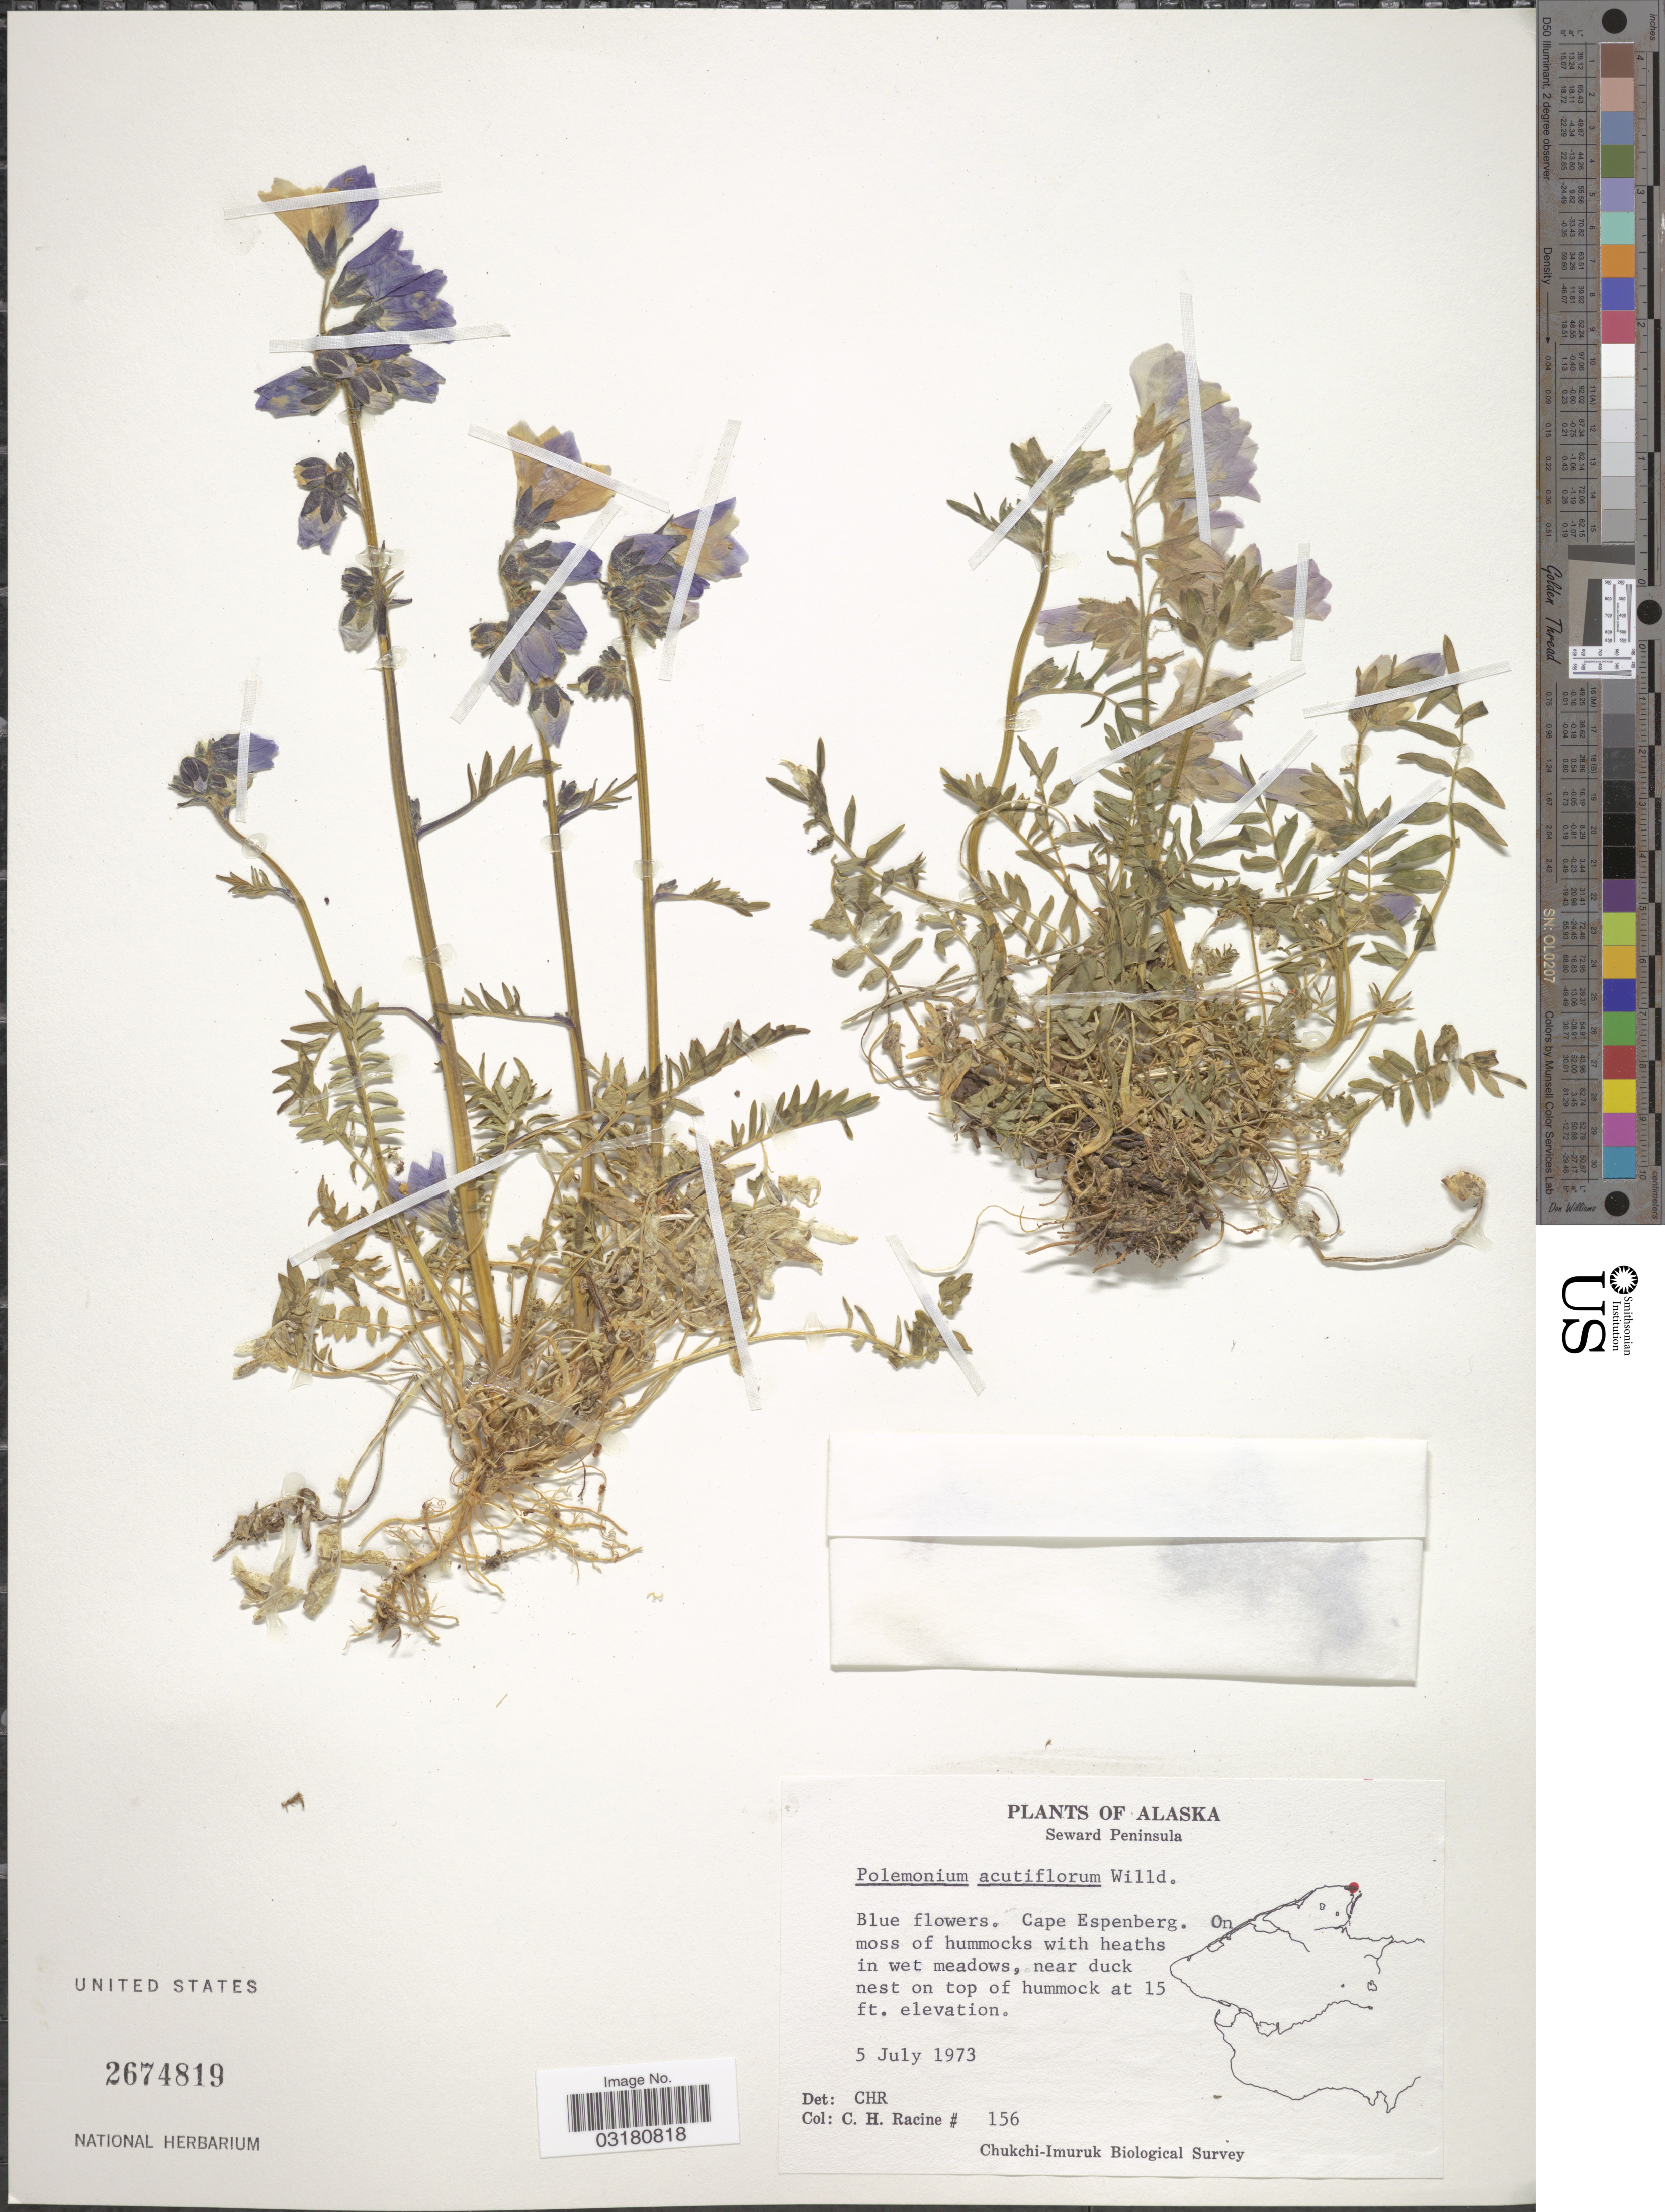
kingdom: Plantae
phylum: Tracheophyta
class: Magnoliopsida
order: Ericales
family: Polemoniaceae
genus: Polemonium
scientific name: Polemonium acutiflorum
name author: Willd. ex Roem. & Schult.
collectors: C. Racine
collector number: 156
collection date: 1973-07-05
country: United States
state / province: Alaska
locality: Seward Peninsula. Cape Espenberg. On moss of hummocks with heaths in wet meadows, near duck nest on top of hummock.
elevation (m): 5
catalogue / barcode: US 2674819